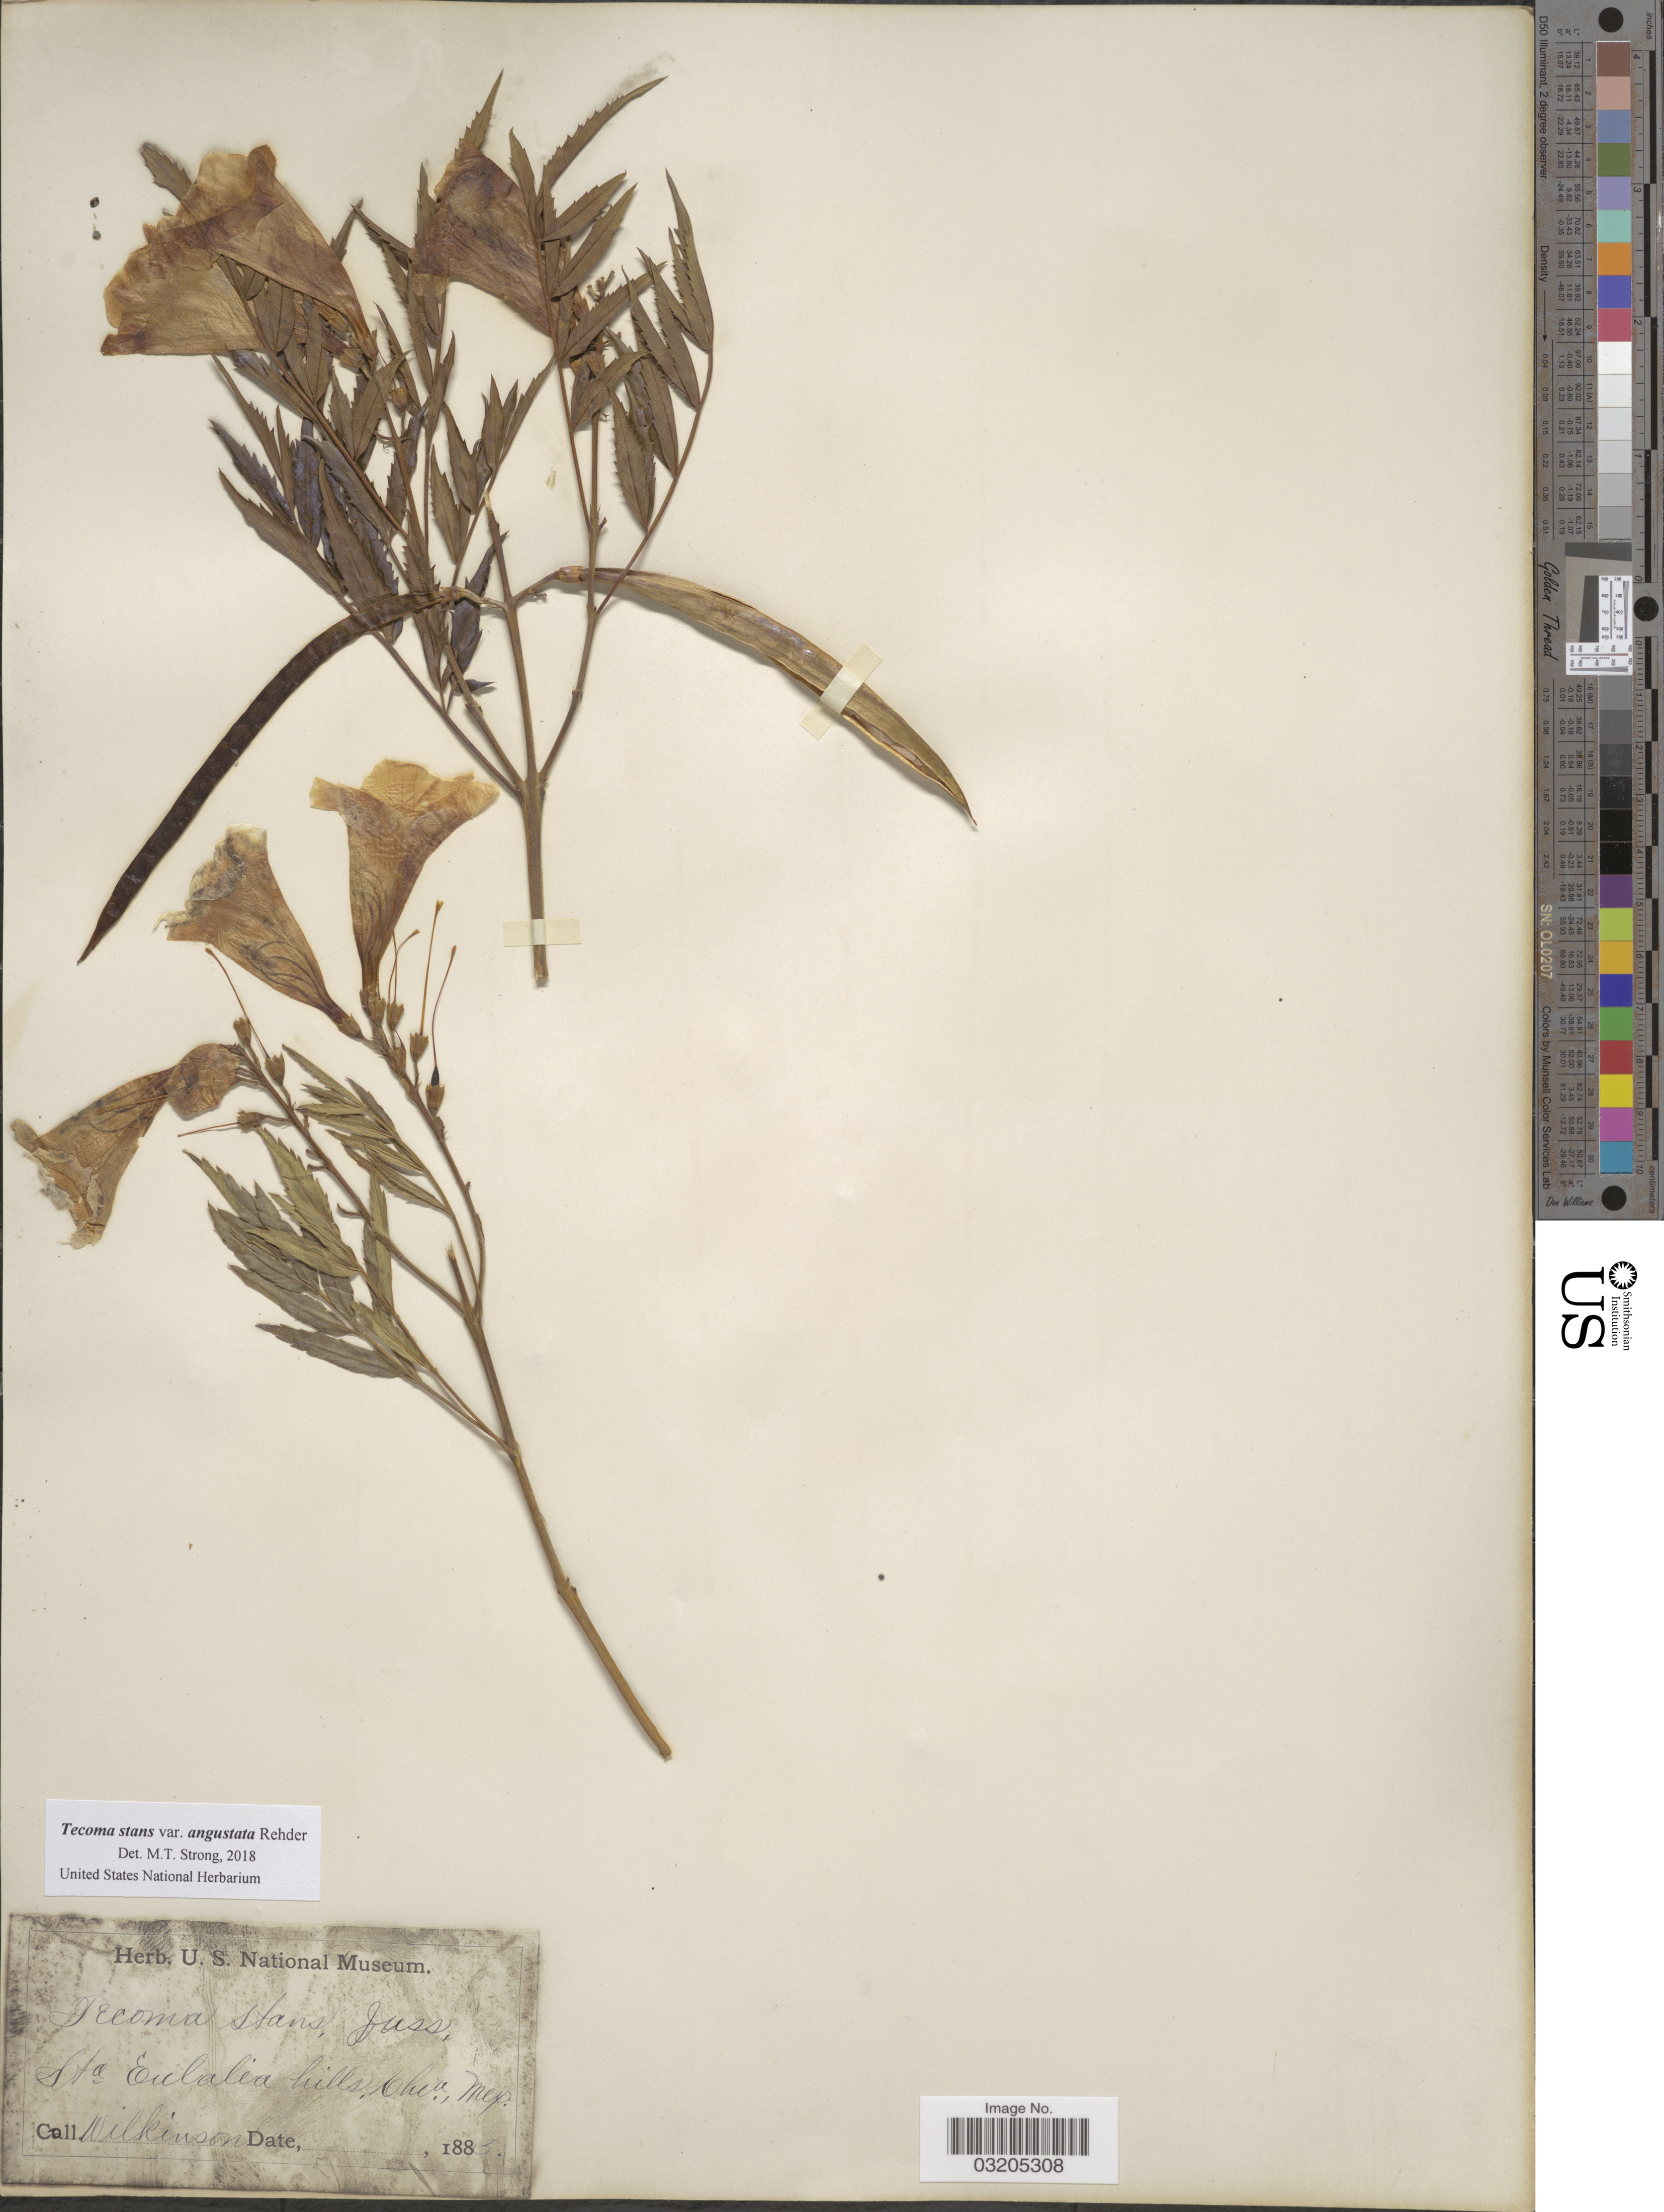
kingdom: Plantae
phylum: Tracheophyta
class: Magnoliopsida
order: Lamiales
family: Bignoniaceae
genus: Tecoma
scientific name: Tecoma stans var. angustata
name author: Rehder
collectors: Wilkinson, --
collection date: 1885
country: Mexico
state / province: Chihuahua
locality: Sta Eulalia hills.